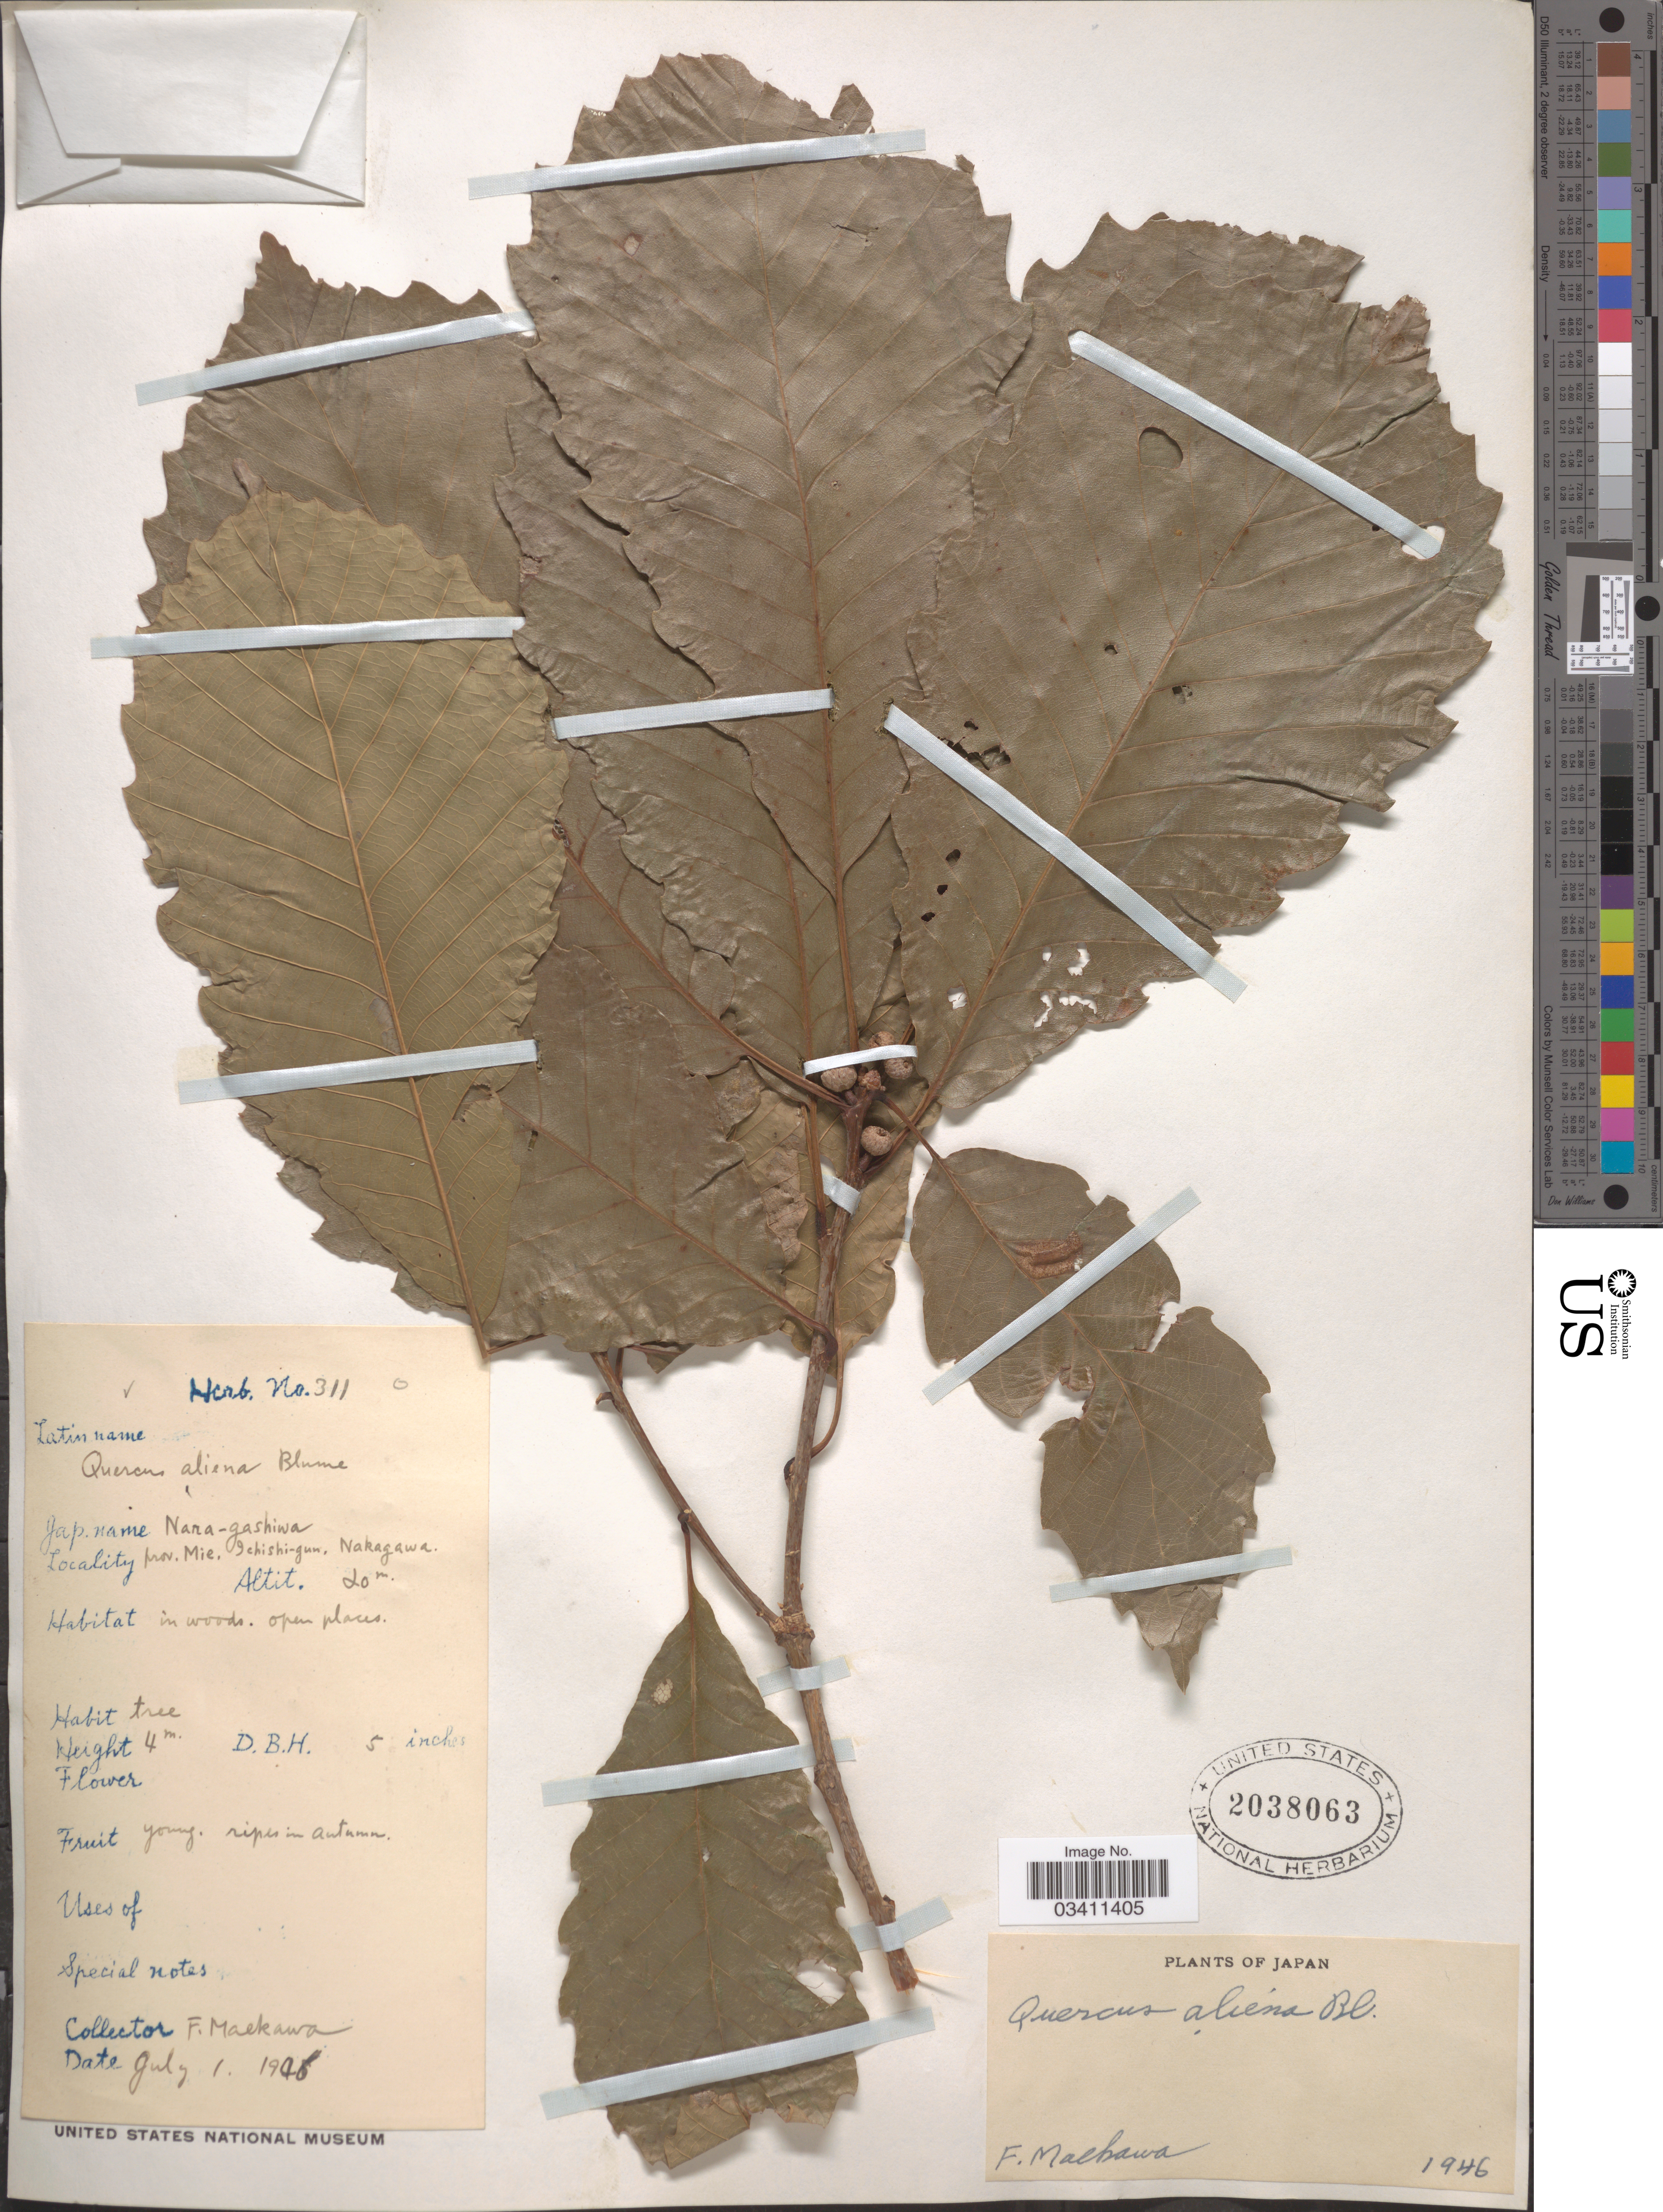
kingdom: Plantae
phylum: Tracheophyta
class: Magnoliopsida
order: Fagales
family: Fagaceae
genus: Quercus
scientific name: Quercus aliena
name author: Blume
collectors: F. Maekawa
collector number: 311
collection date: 1946-07-01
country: Japan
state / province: Mie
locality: Ichishi-gun, Nakagawa.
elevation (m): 20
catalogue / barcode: US 2038063